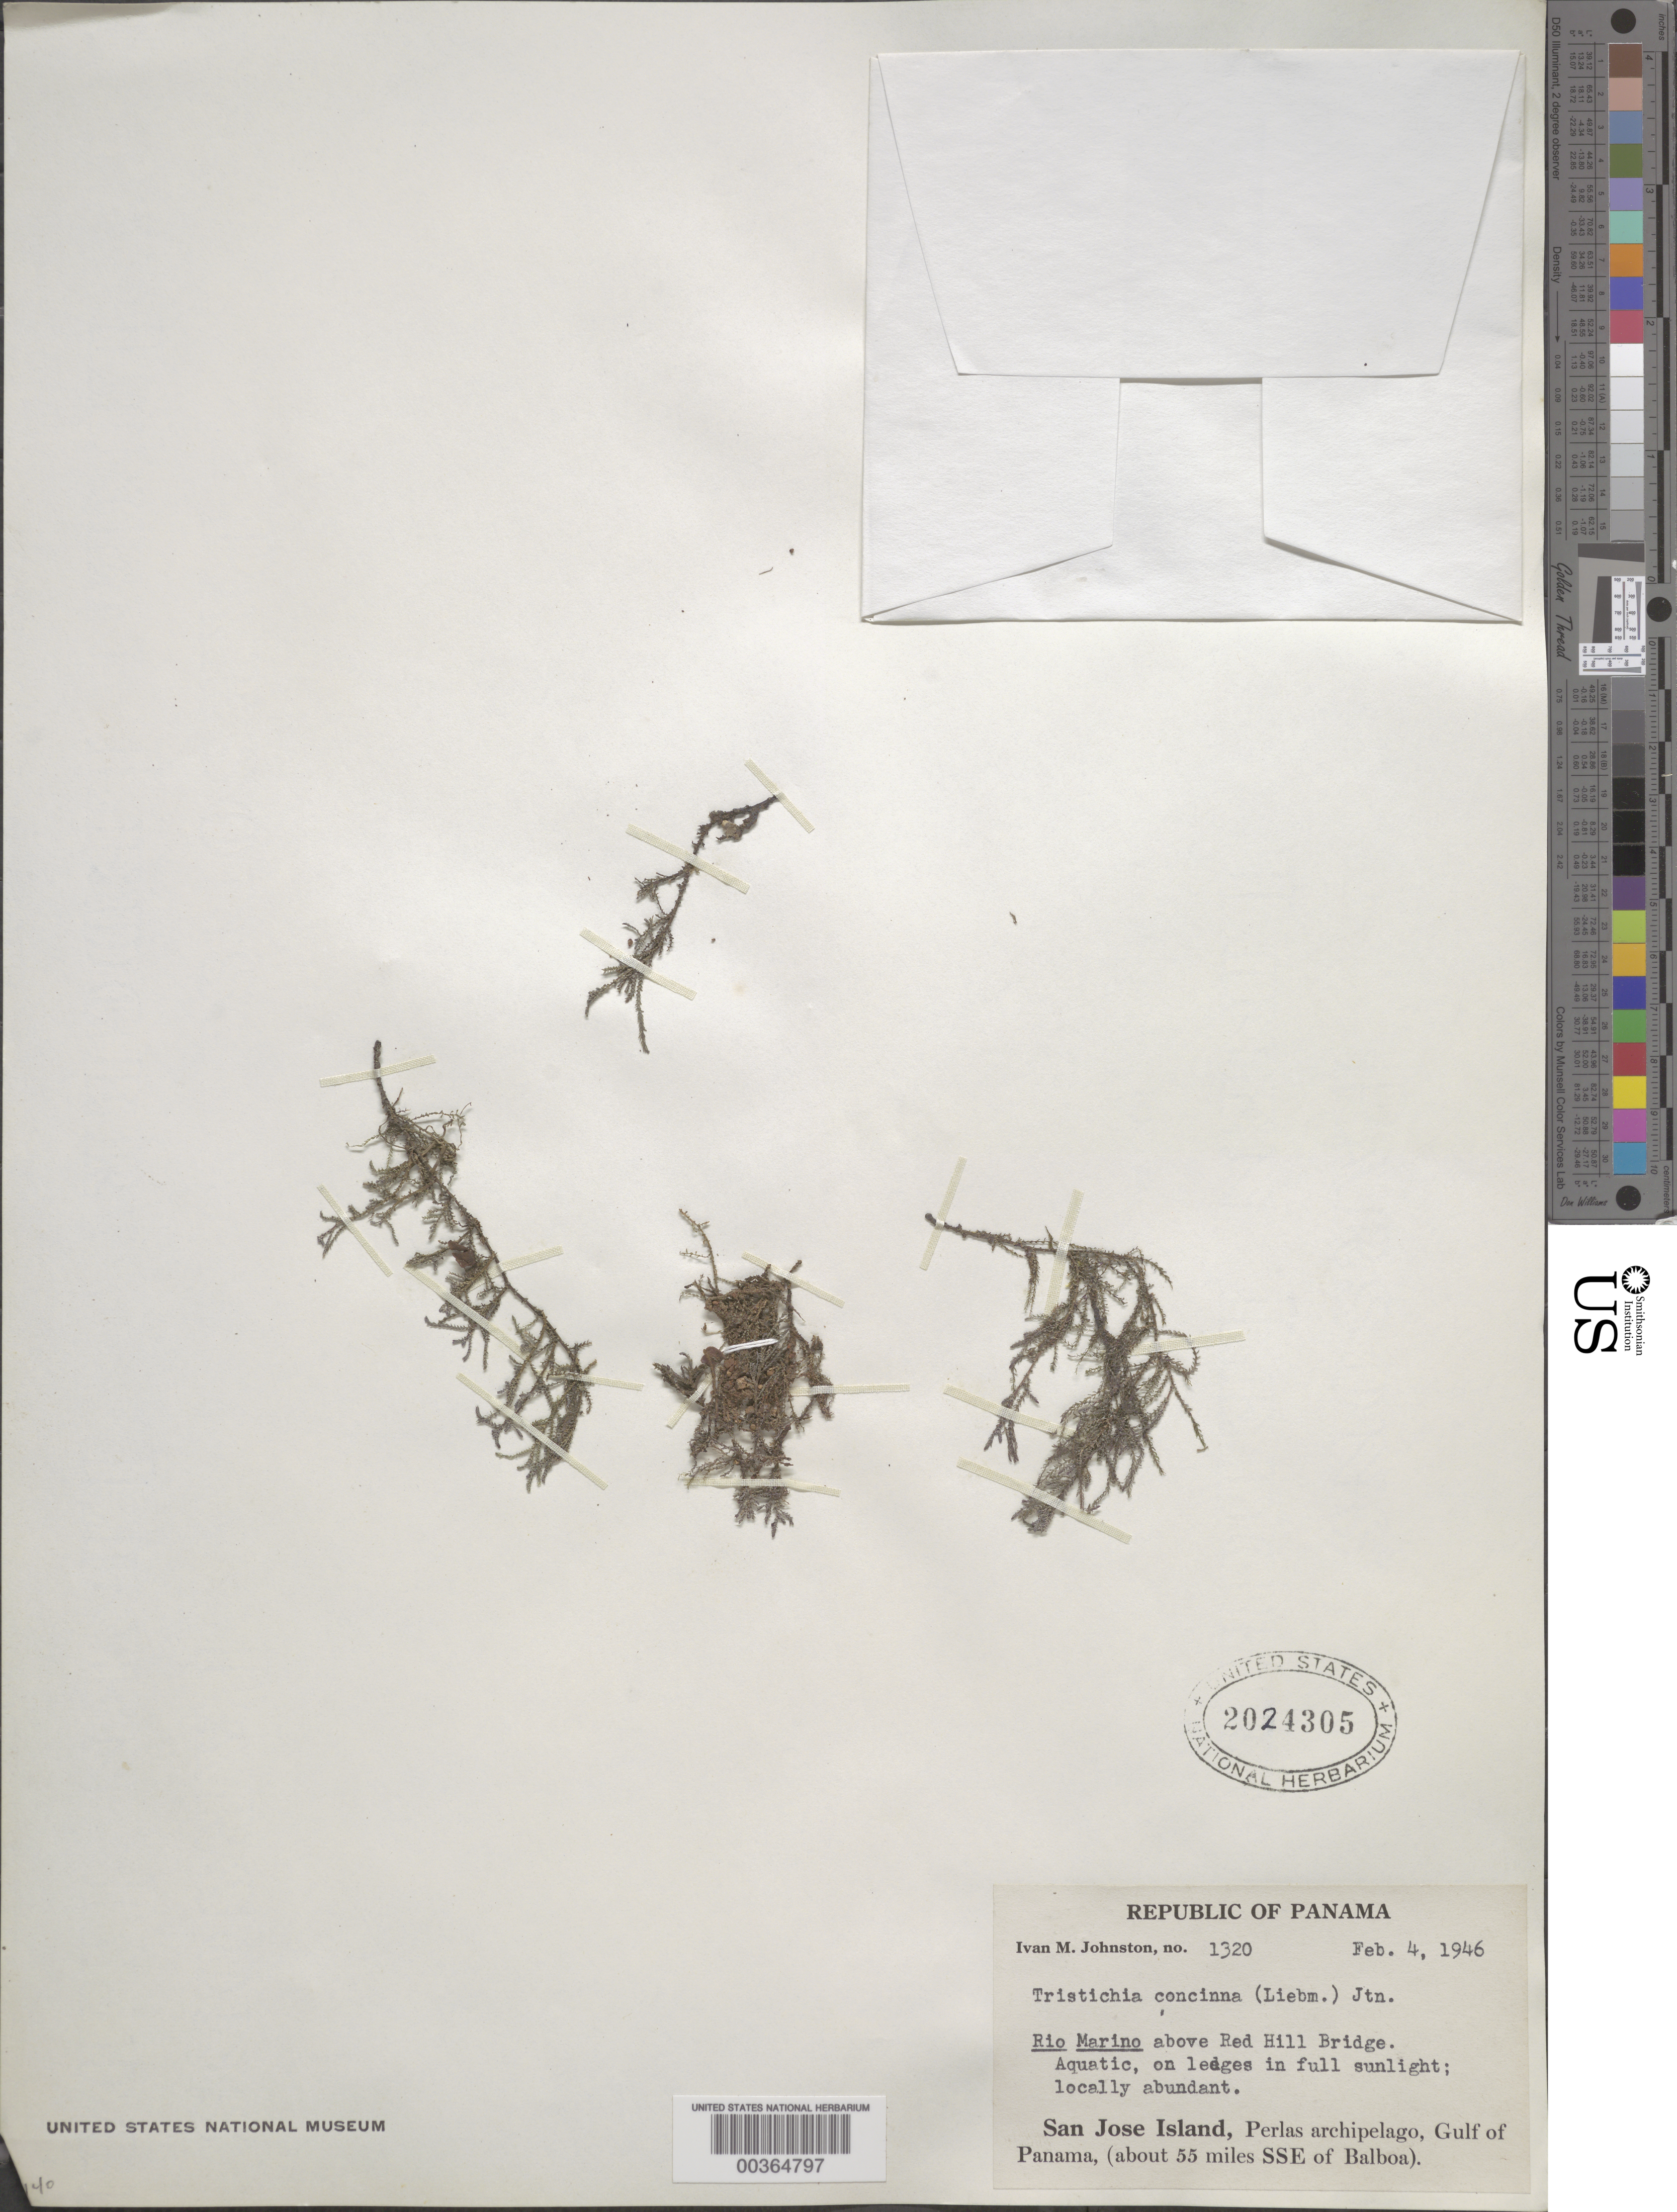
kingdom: Plantae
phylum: Tracheophyta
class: Magnoliopsida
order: Malpighiales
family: Podostemaceae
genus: Tristicha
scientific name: Tristicha trifaria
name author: (Willd.) Spreng.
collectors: I.M. Johnston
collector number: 1320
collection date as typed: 04 Feb 1946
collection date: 1946-02-04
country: Panama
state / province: Panamá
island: San José Island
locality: Rio Marino above Red Hill Bridge [Perlas Is.]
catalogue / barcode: US 2024305